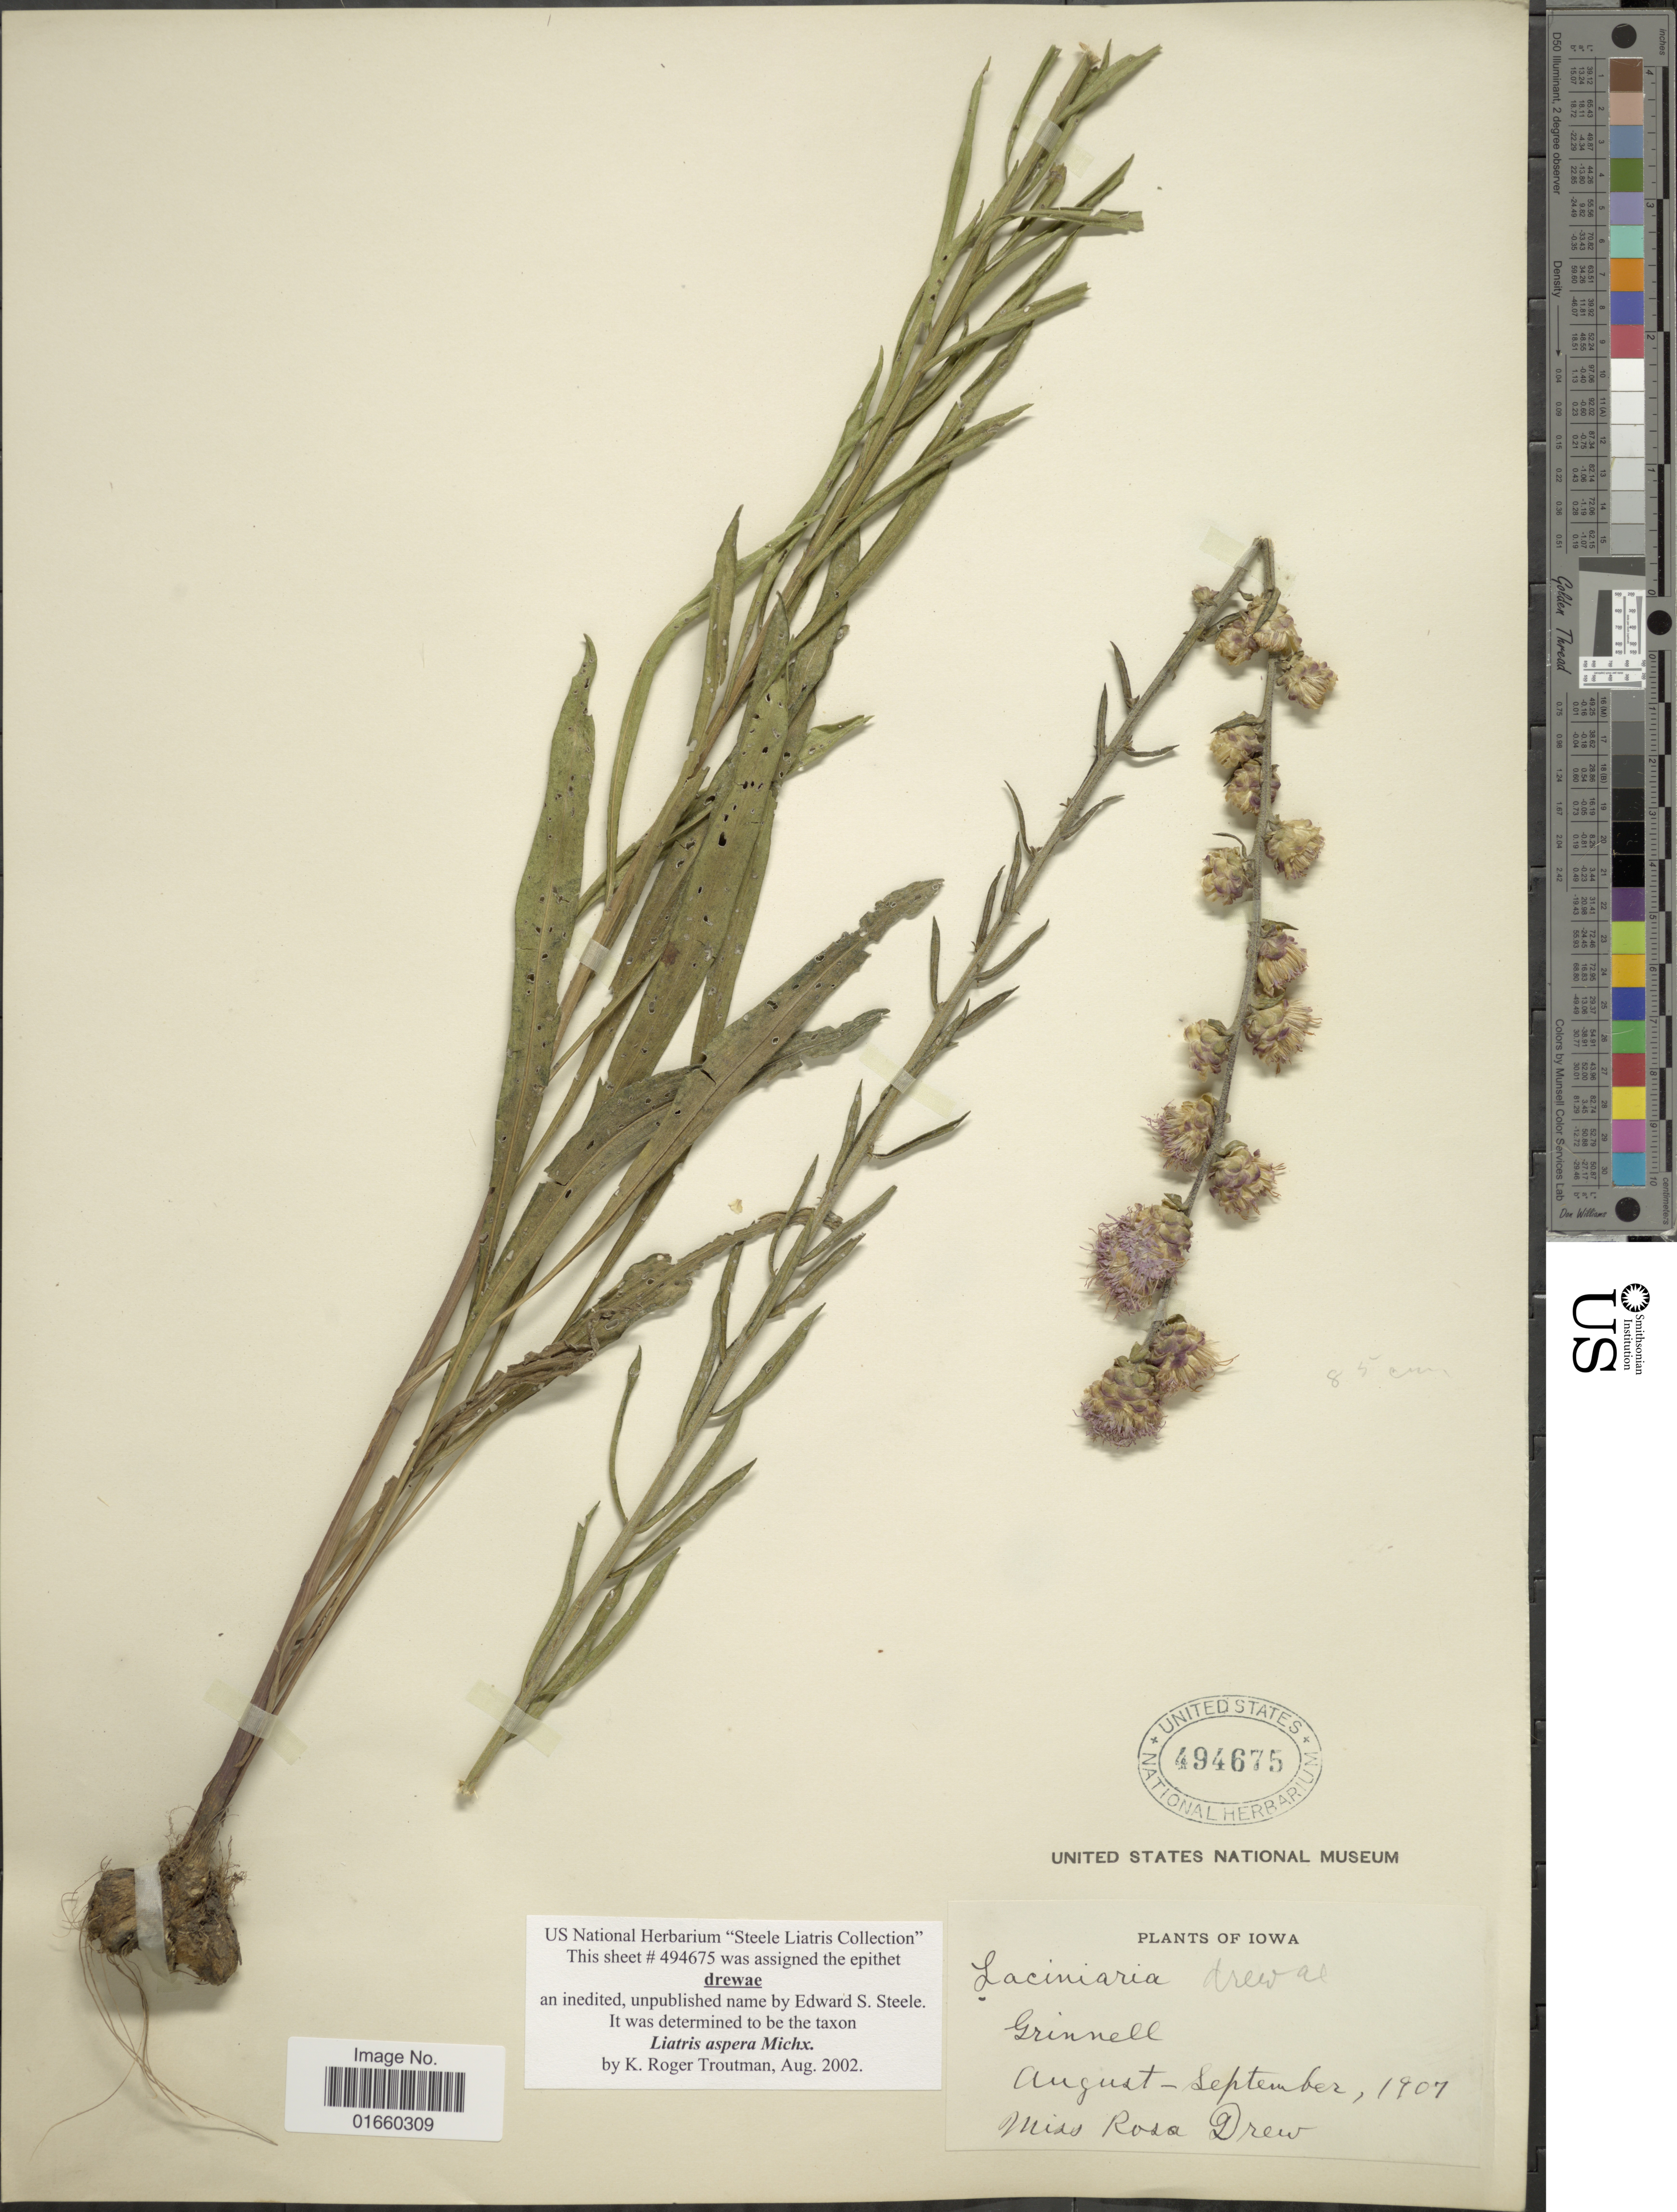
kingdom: Plantae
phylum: Tracheophyta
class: Magnoliopsida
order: Asterales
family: Asteraceae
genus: Liatris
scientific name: Liatris aspera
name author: Michx.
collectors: R. Drew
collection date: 1907-08/1907-09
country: United States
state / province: Iowa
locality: Grinnell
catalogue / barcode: US 494675